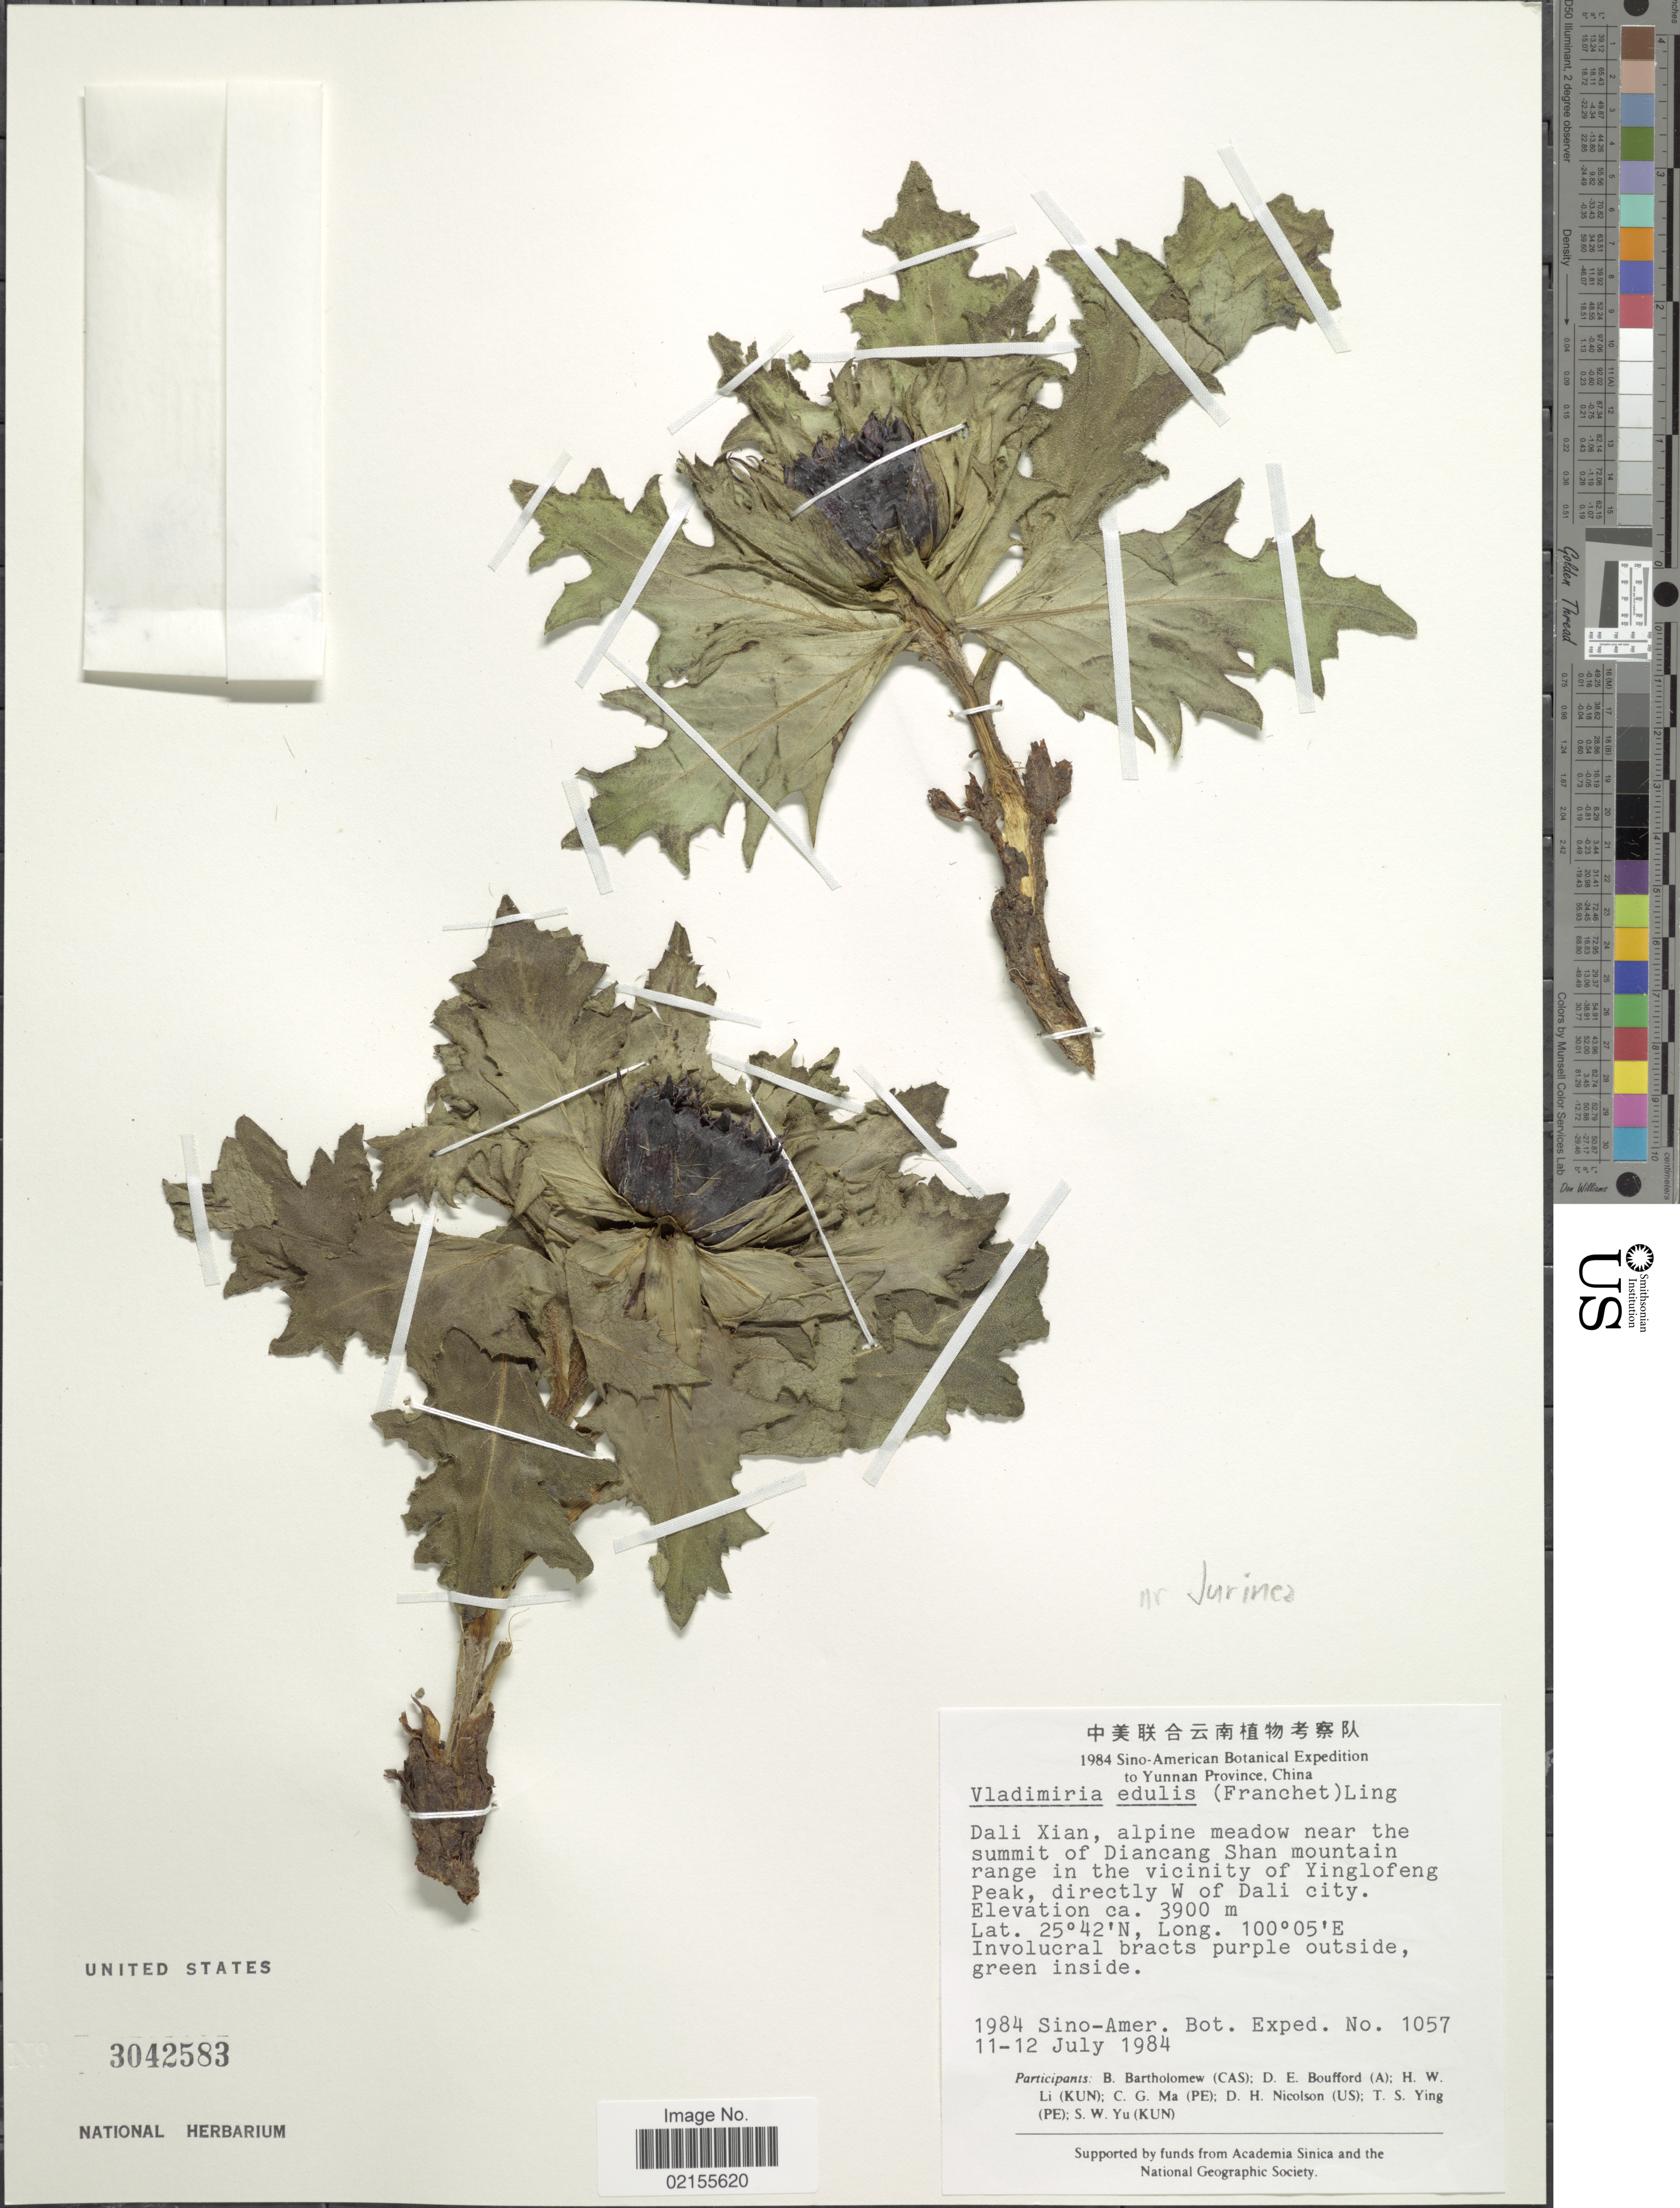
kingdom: Plantae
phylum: Tracheophyta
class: Magnoliopsida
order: Asterales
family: Asteraceae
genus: Dolomiaea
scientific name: Dolomiaea edulis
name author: (Franch.) C. Shih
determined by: Chen, Yousheng S.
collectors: Sino-Amer. Bot. Exped. 1984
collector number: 1057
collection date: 1984-07-11/1984-07-12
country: China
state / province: Yunnan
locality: Dali Xian, alpine meadow near the summit of Diancang Shan mountain range in the vicinity of Yinglogeng Peak, direclty W of Dali city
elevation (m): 3900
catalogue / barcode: US 3042583